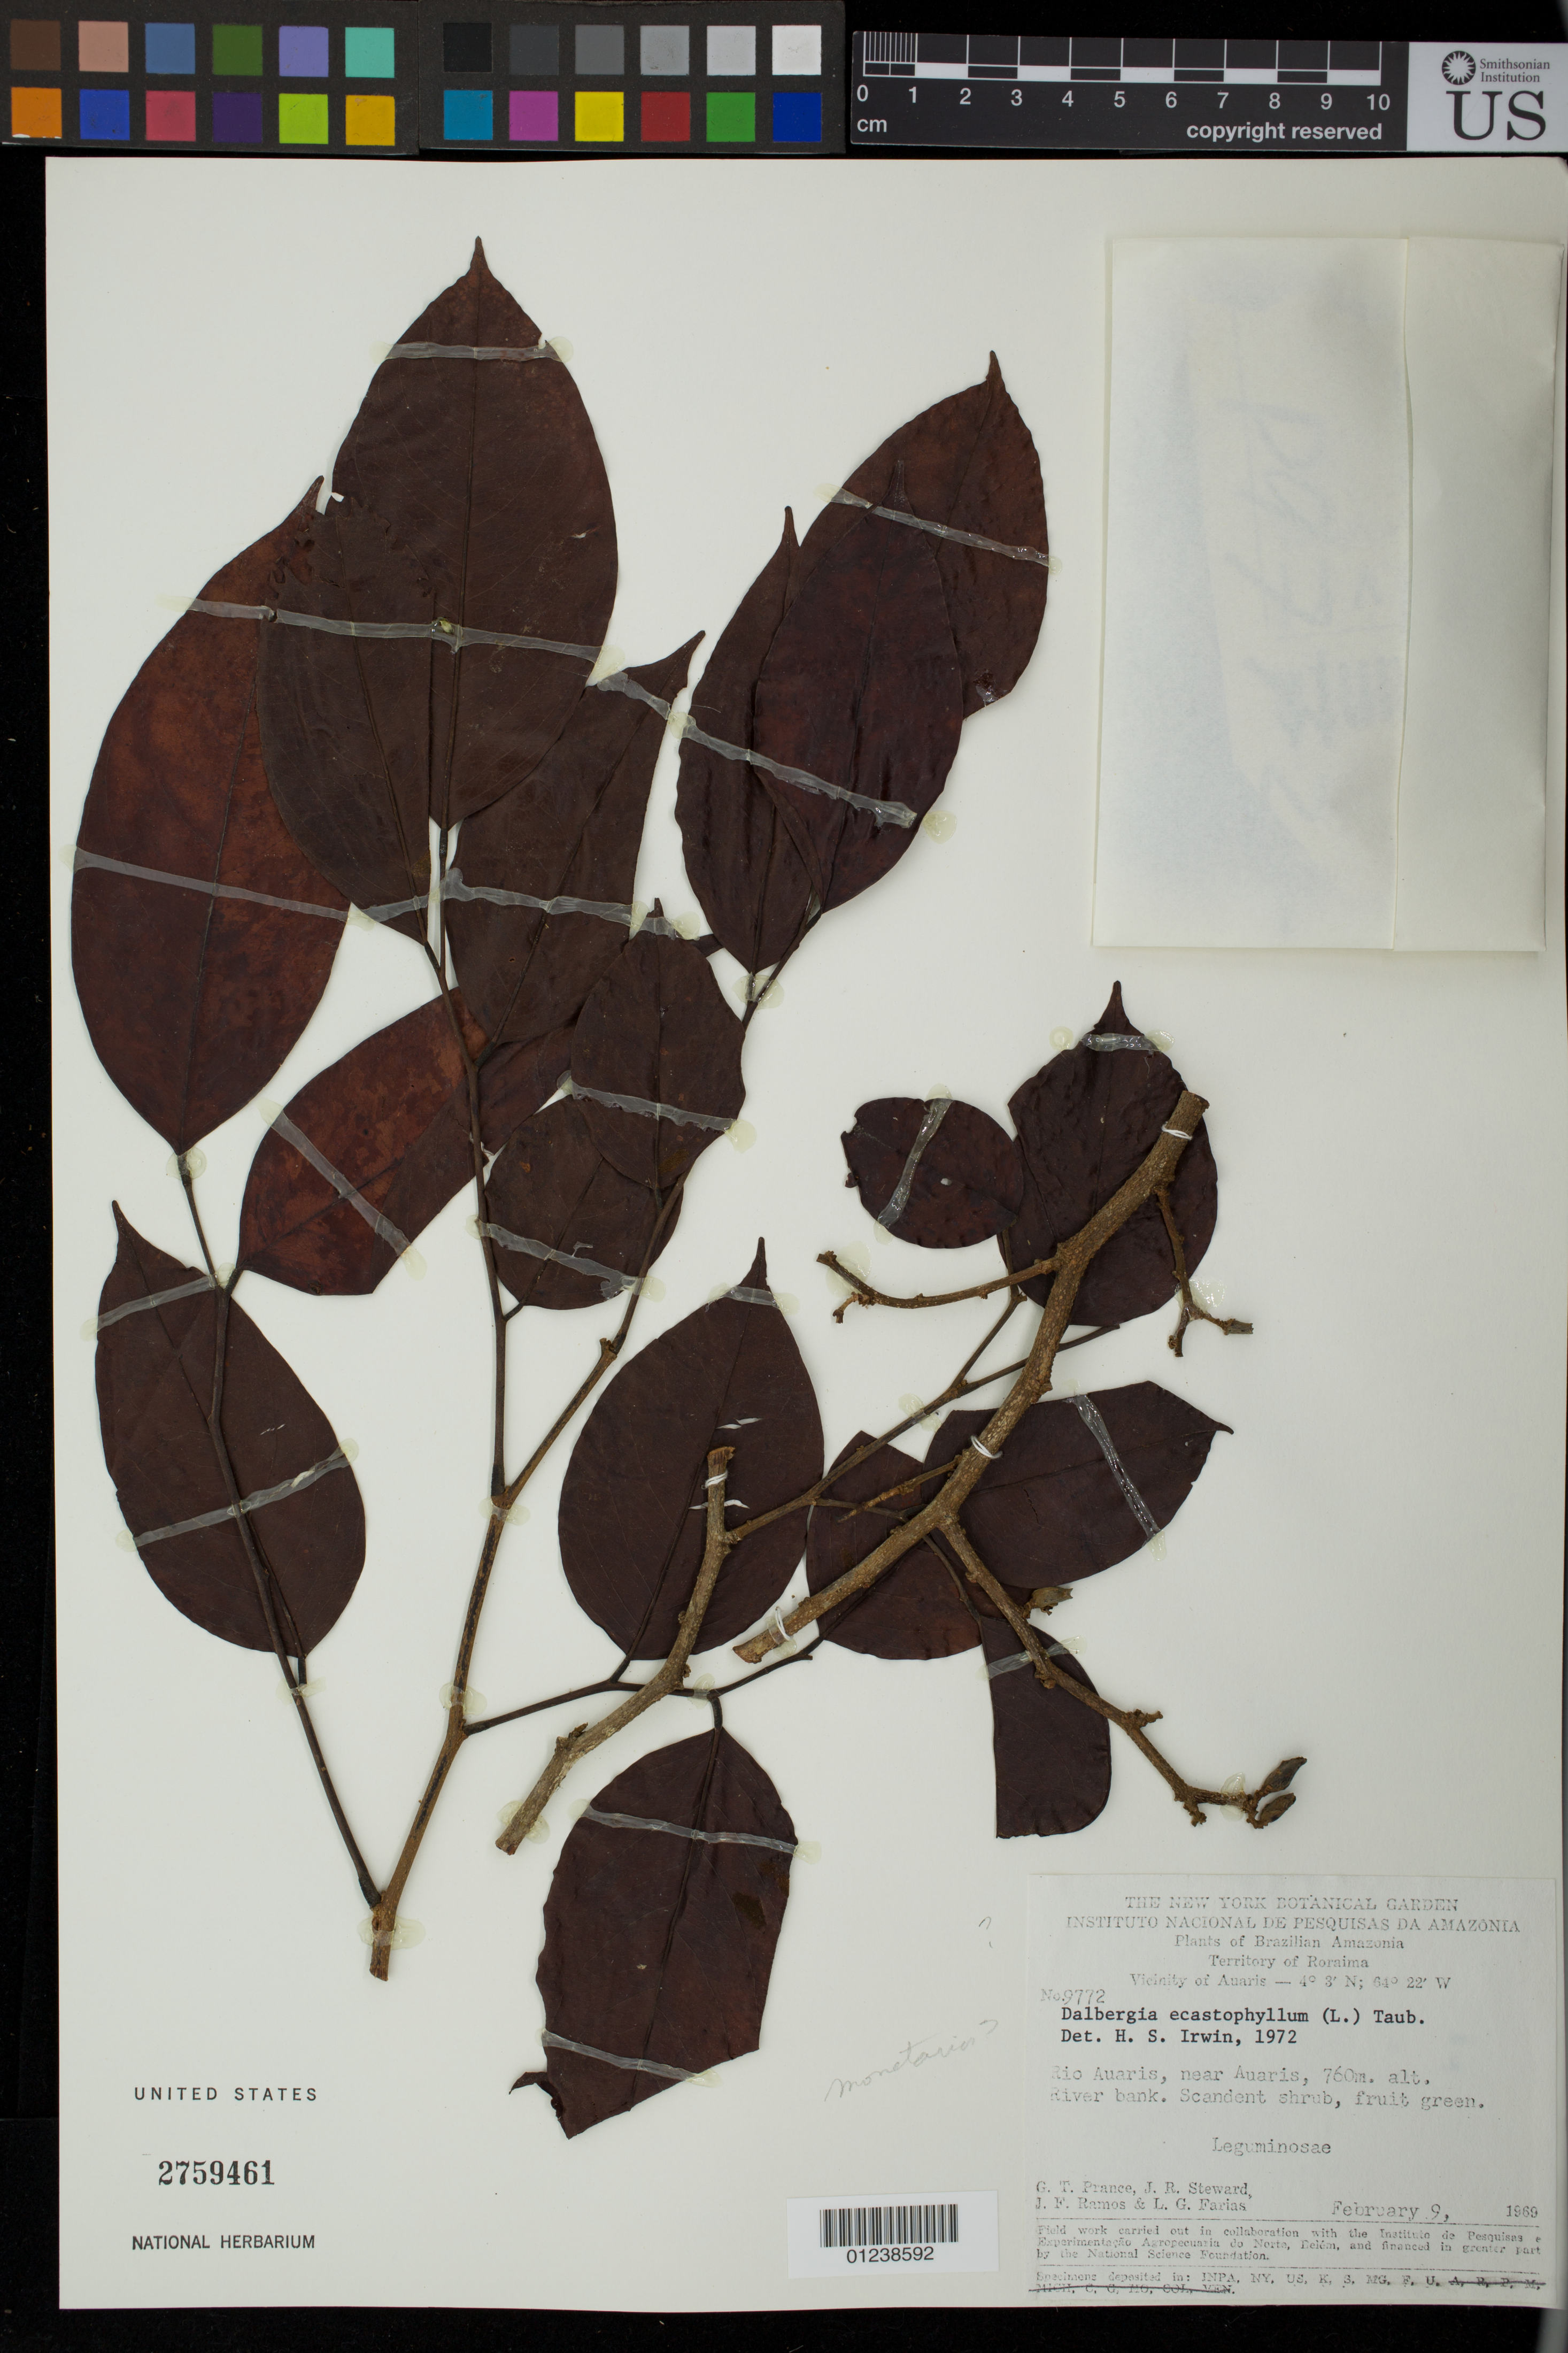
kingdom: Plantae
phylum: Tracheophyta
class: Magnoliopsida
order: Fabales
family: Fabaceae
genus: Dalbergia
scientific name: Dalbergia sp.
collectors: G. T. Prance, J. R. Steward, J. F. Ramos & L. G. Farias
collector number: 9772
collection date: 1969-02-09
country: Brazil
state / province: Roraima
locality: Rio Auaris, near Auaris.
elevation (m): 760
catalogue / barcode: US 2759461